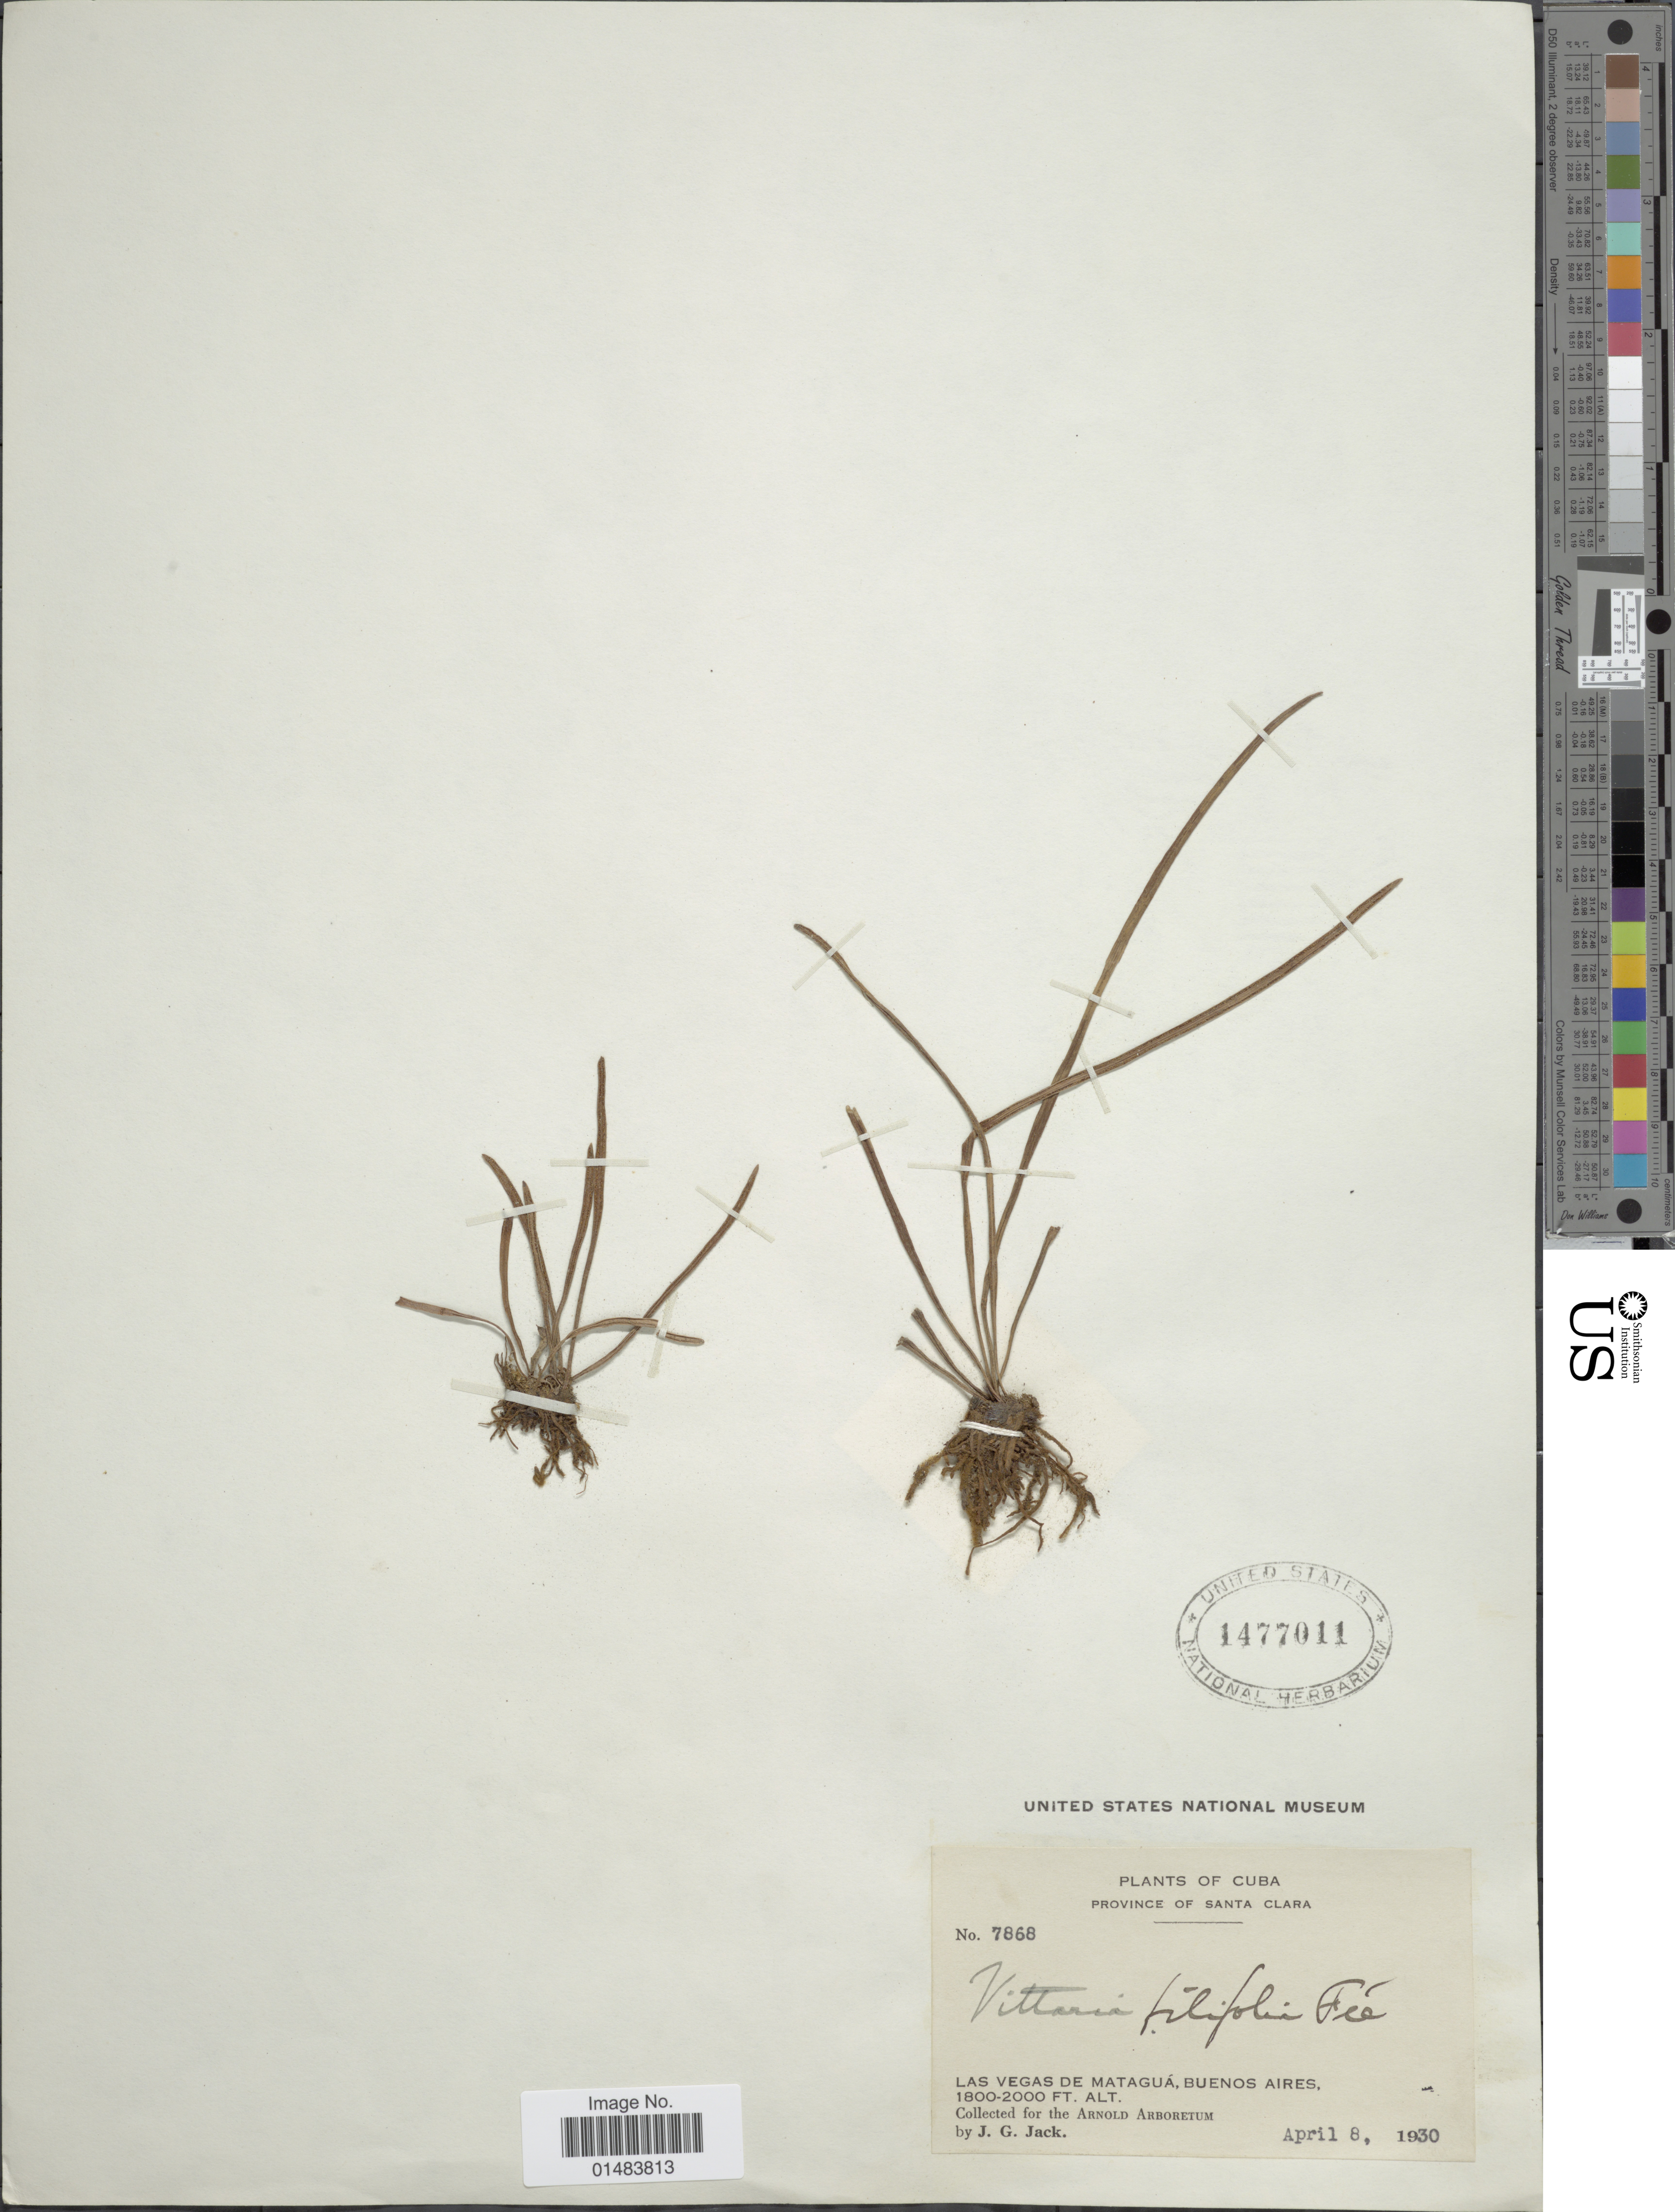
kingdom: Plantae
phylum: Tracheophyta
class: Polypodiopsida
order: Polypodiales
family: Pteridaceae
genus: Vittaria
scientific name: Vittaria graminifolia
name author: Kaulf.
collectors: J. G. Jack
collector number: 7868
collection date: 1930-04-08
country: Cuba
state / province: Las Villas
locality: Plants of Cuba, Province Santa Clara, Las Vegas de Matagua, Buenos Aires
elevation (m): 549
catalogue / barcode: US 1477011